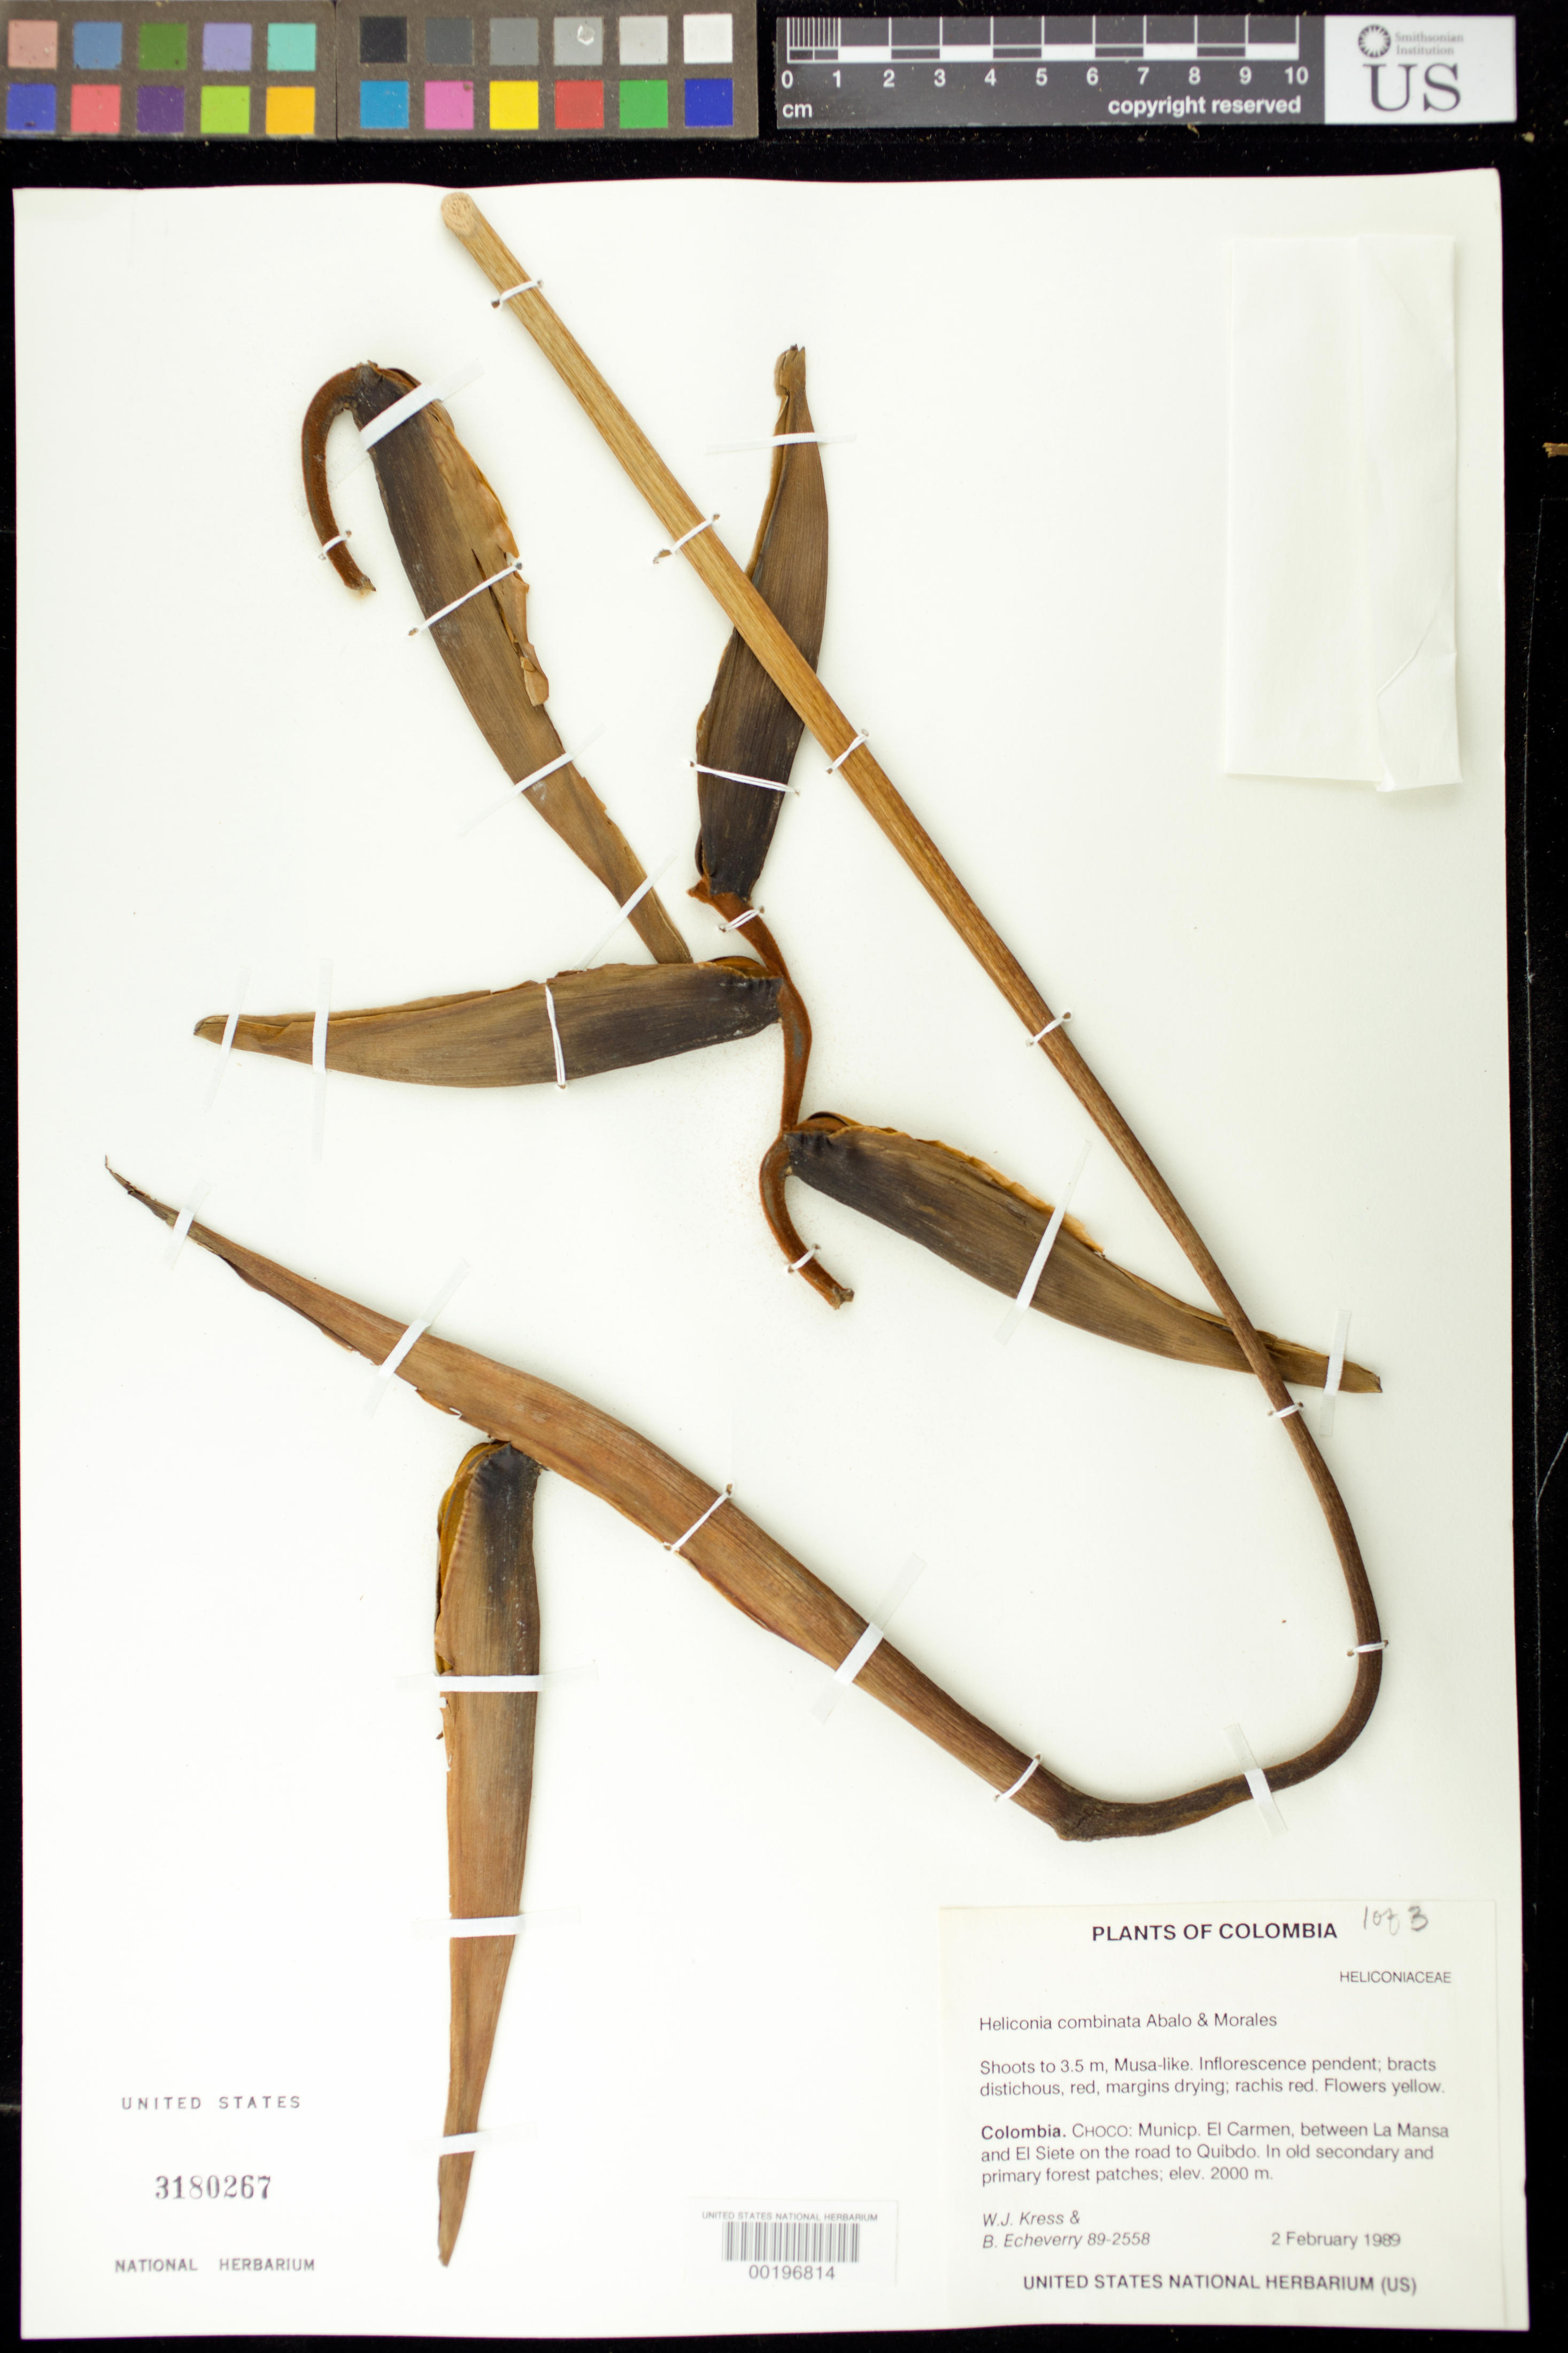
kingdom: Plantae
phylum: Tracheophyta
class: Liliopsida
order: Zingiberales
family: Heliconiaceae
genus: Heliconia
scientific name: Heliconia combinata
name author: Abalo & G. Morales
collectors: W. J. Kress & B. Echeverry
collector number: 89-2558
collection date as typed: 02 Feb 1989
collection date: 1989-02-02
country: Colombia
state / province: Chocó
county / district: El Carmen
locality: Municp. el Carmen, between la Mansa and el Siete on road to Quibdo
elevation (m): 2000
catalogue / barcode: US 3180267